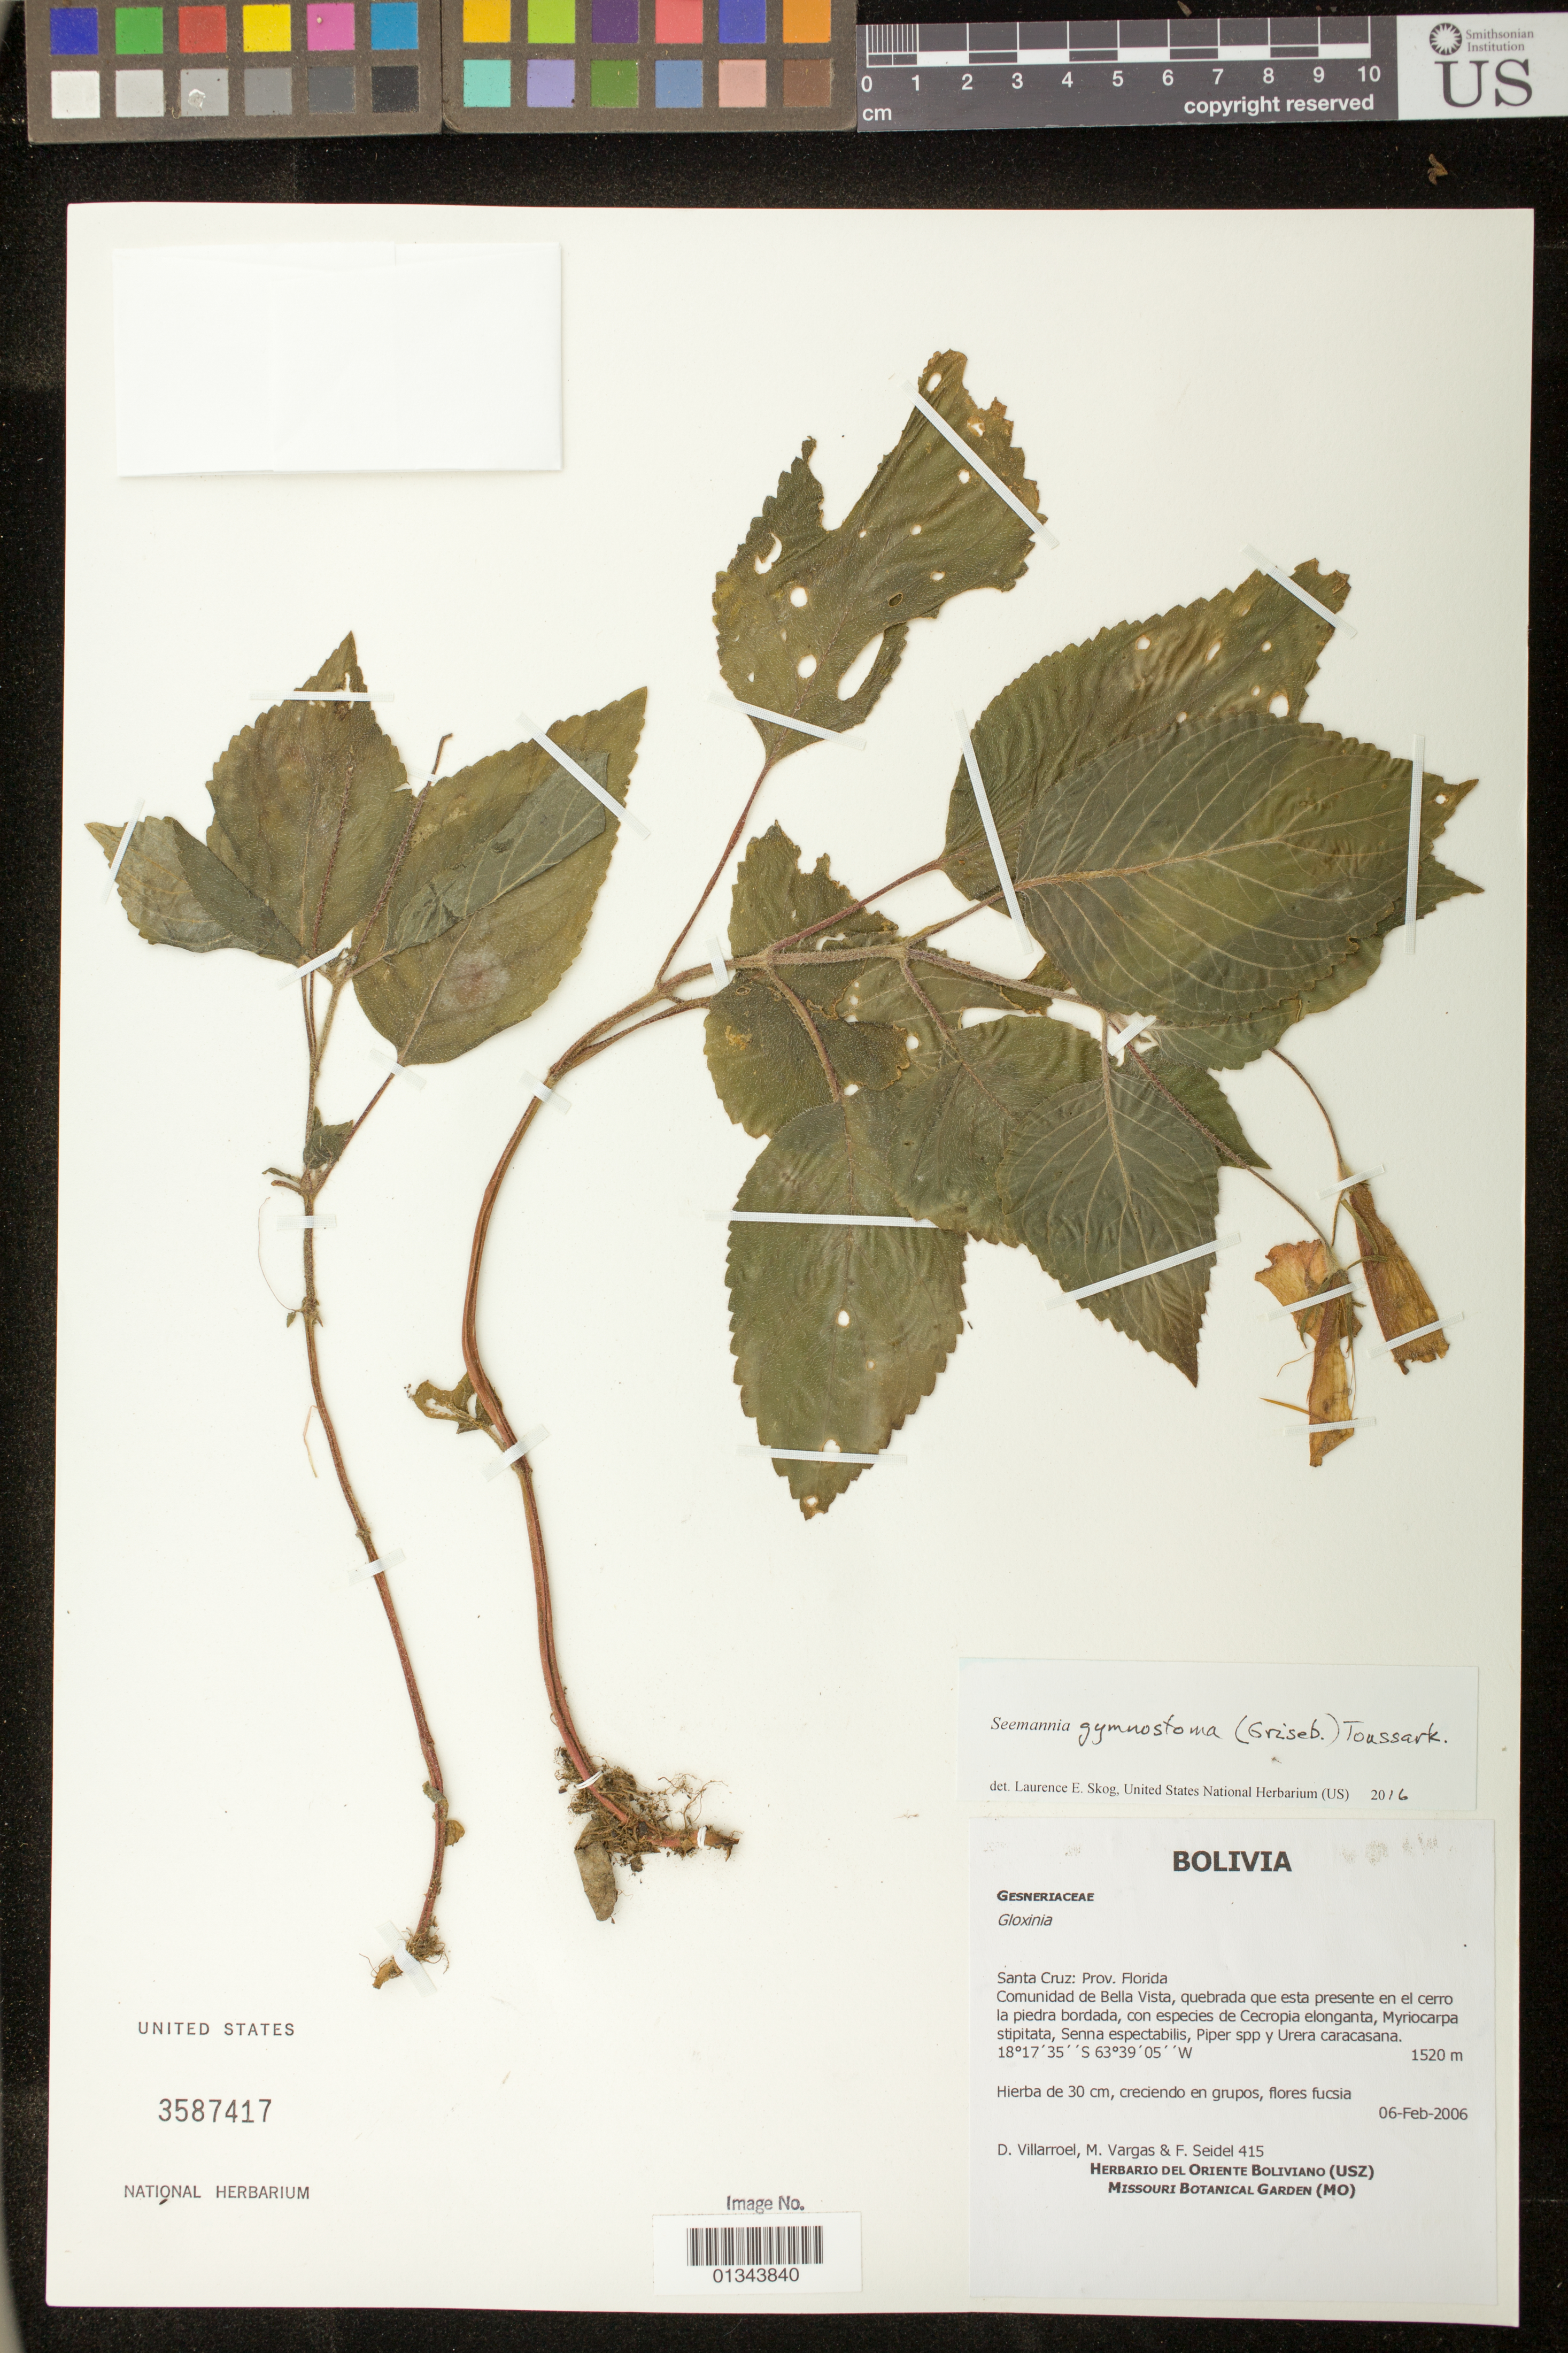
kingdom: Plantae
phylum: Tracheophyta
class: Magnoliopsida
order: Lamiales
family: Gesneriaceae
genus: Seemannia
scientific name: Seemannia gymnostoma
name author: (Griseb.) Toursark.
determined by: Skog, Laurence E.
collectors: D. Villarroel, M. Vargas & F. Seidel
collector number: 415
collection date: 2006-02-06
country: Bolivia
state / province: Santa Cruz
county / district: Florida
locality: Comunidad de Bella Vista, quebrada que esta presente en el cerro la piedra bordada.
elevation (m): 1520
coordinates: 18 17 35 S, 63 39 5 W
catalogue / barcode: US 3587417